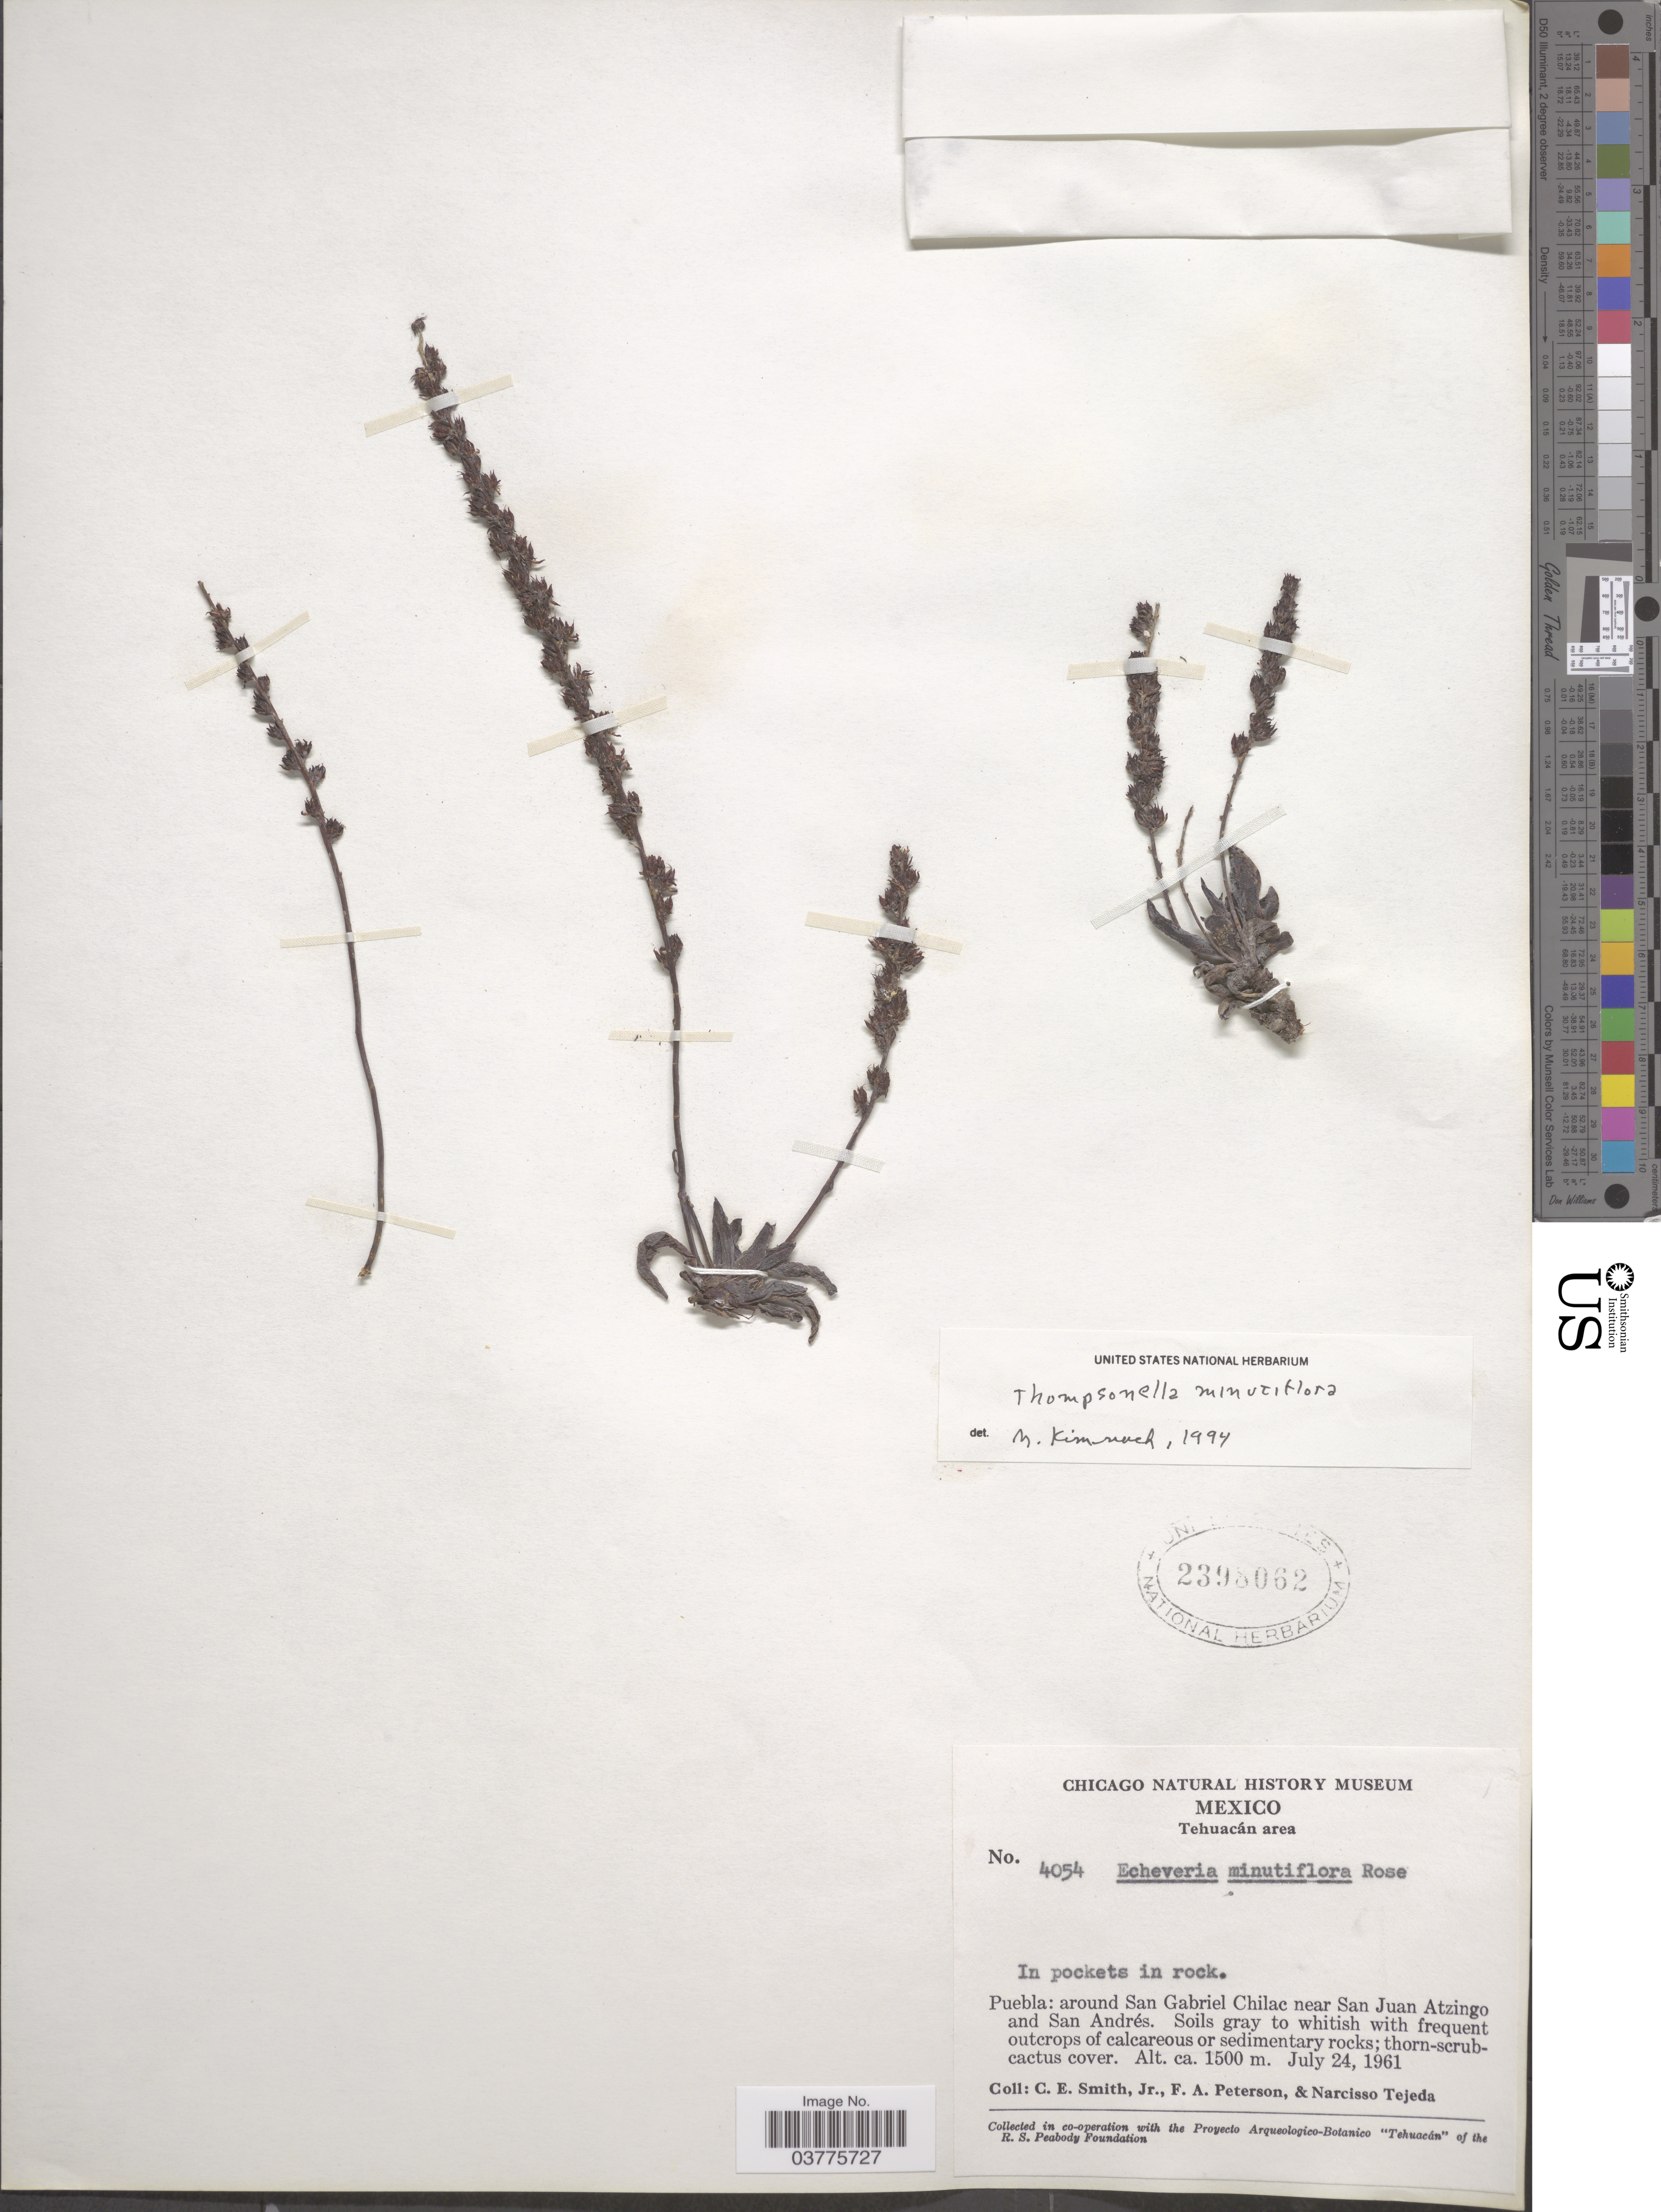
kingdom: Plantae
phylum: Tracheophyta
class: Magnoliopsida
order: Saxifragales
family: Crassulaceae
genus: Thompsonella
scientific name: Thompsonella minutiflora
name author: (Rose) Britton & Rose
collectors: C. E. Smith Jr., F. A. Peterson & N. Tejeda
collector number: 4054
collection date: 1961-07-24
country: Mexico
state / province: Puebla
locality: Tehuacán area. Around San Gabriel near San Juan Atzingo and San Andrés.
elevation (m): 1500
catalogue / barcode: US 2398062